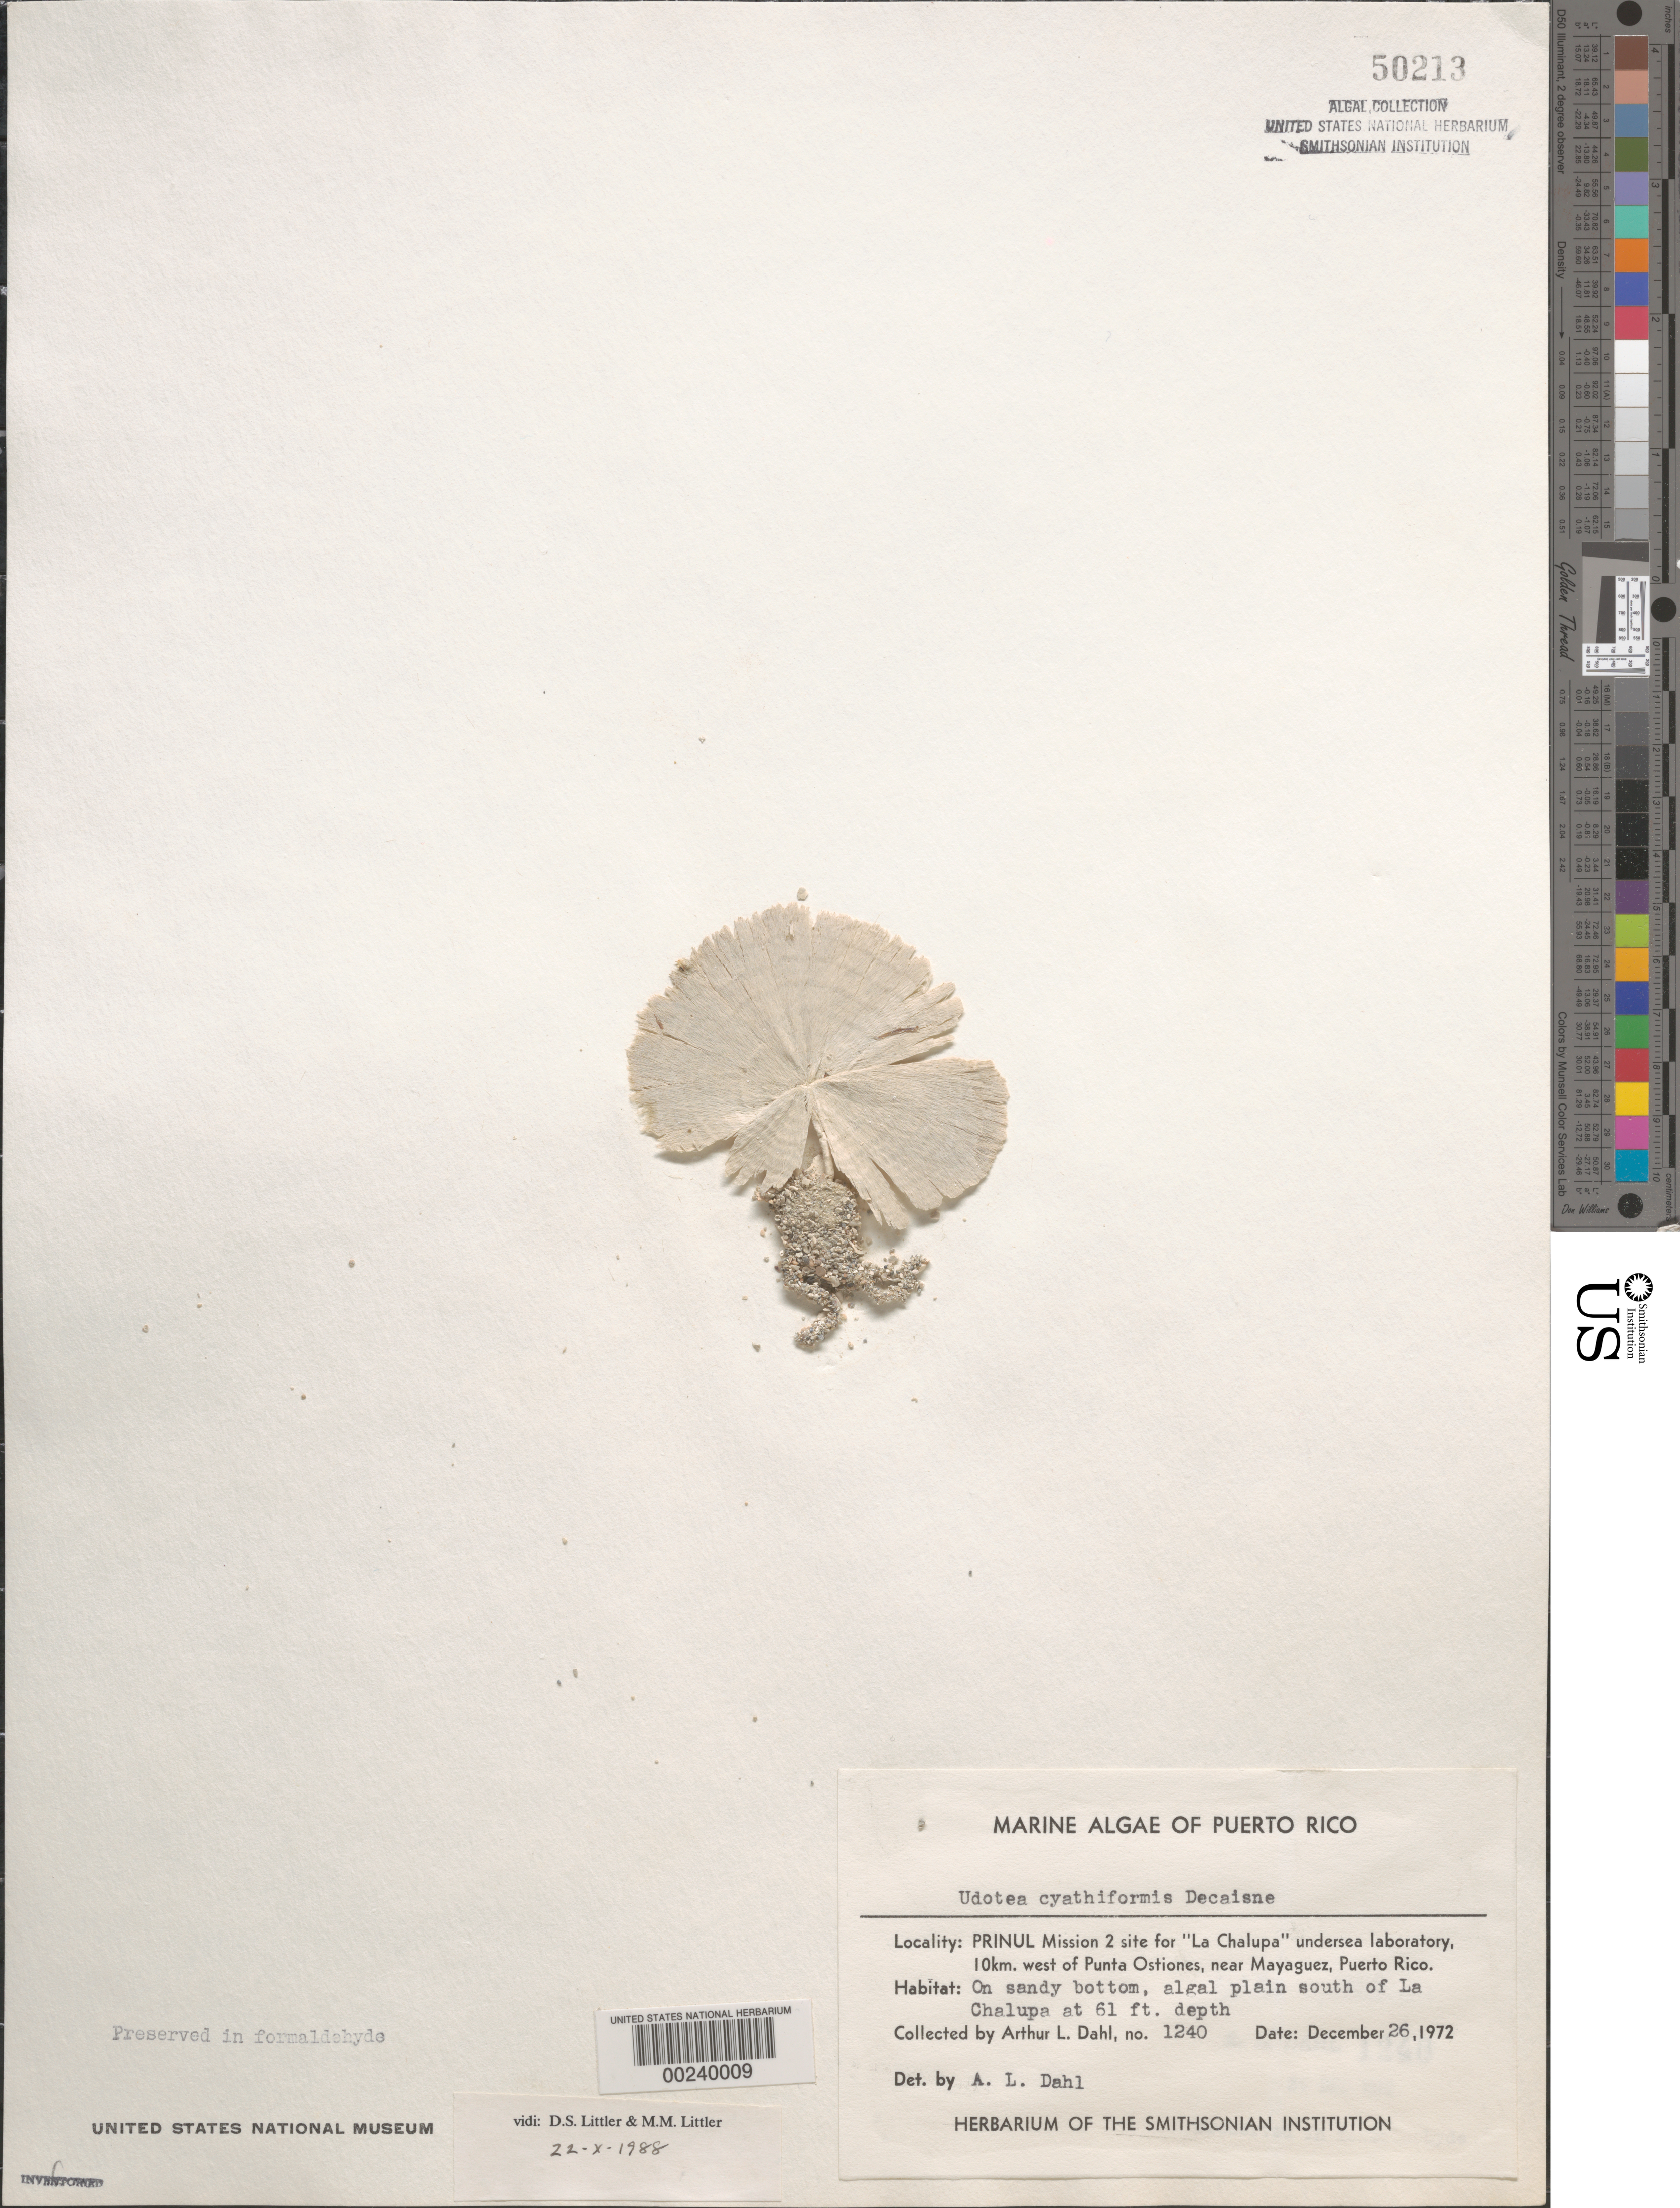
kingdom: Plantae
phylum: Chlorophyta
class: Ulvophyceae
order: Bryopsidales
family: Udoteaceae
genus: Udotea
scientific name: Udotea cyathiformis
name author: Decne.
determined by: Dahl, A. E.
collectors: A. Dahl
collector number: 1240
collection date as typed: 26 Dec 1972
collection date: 1972-12-26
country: Puerto Rico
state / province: Mayaguez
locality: La chalupa undersea laboratory, 10 km west of punta ostiones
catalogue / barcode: US 50213